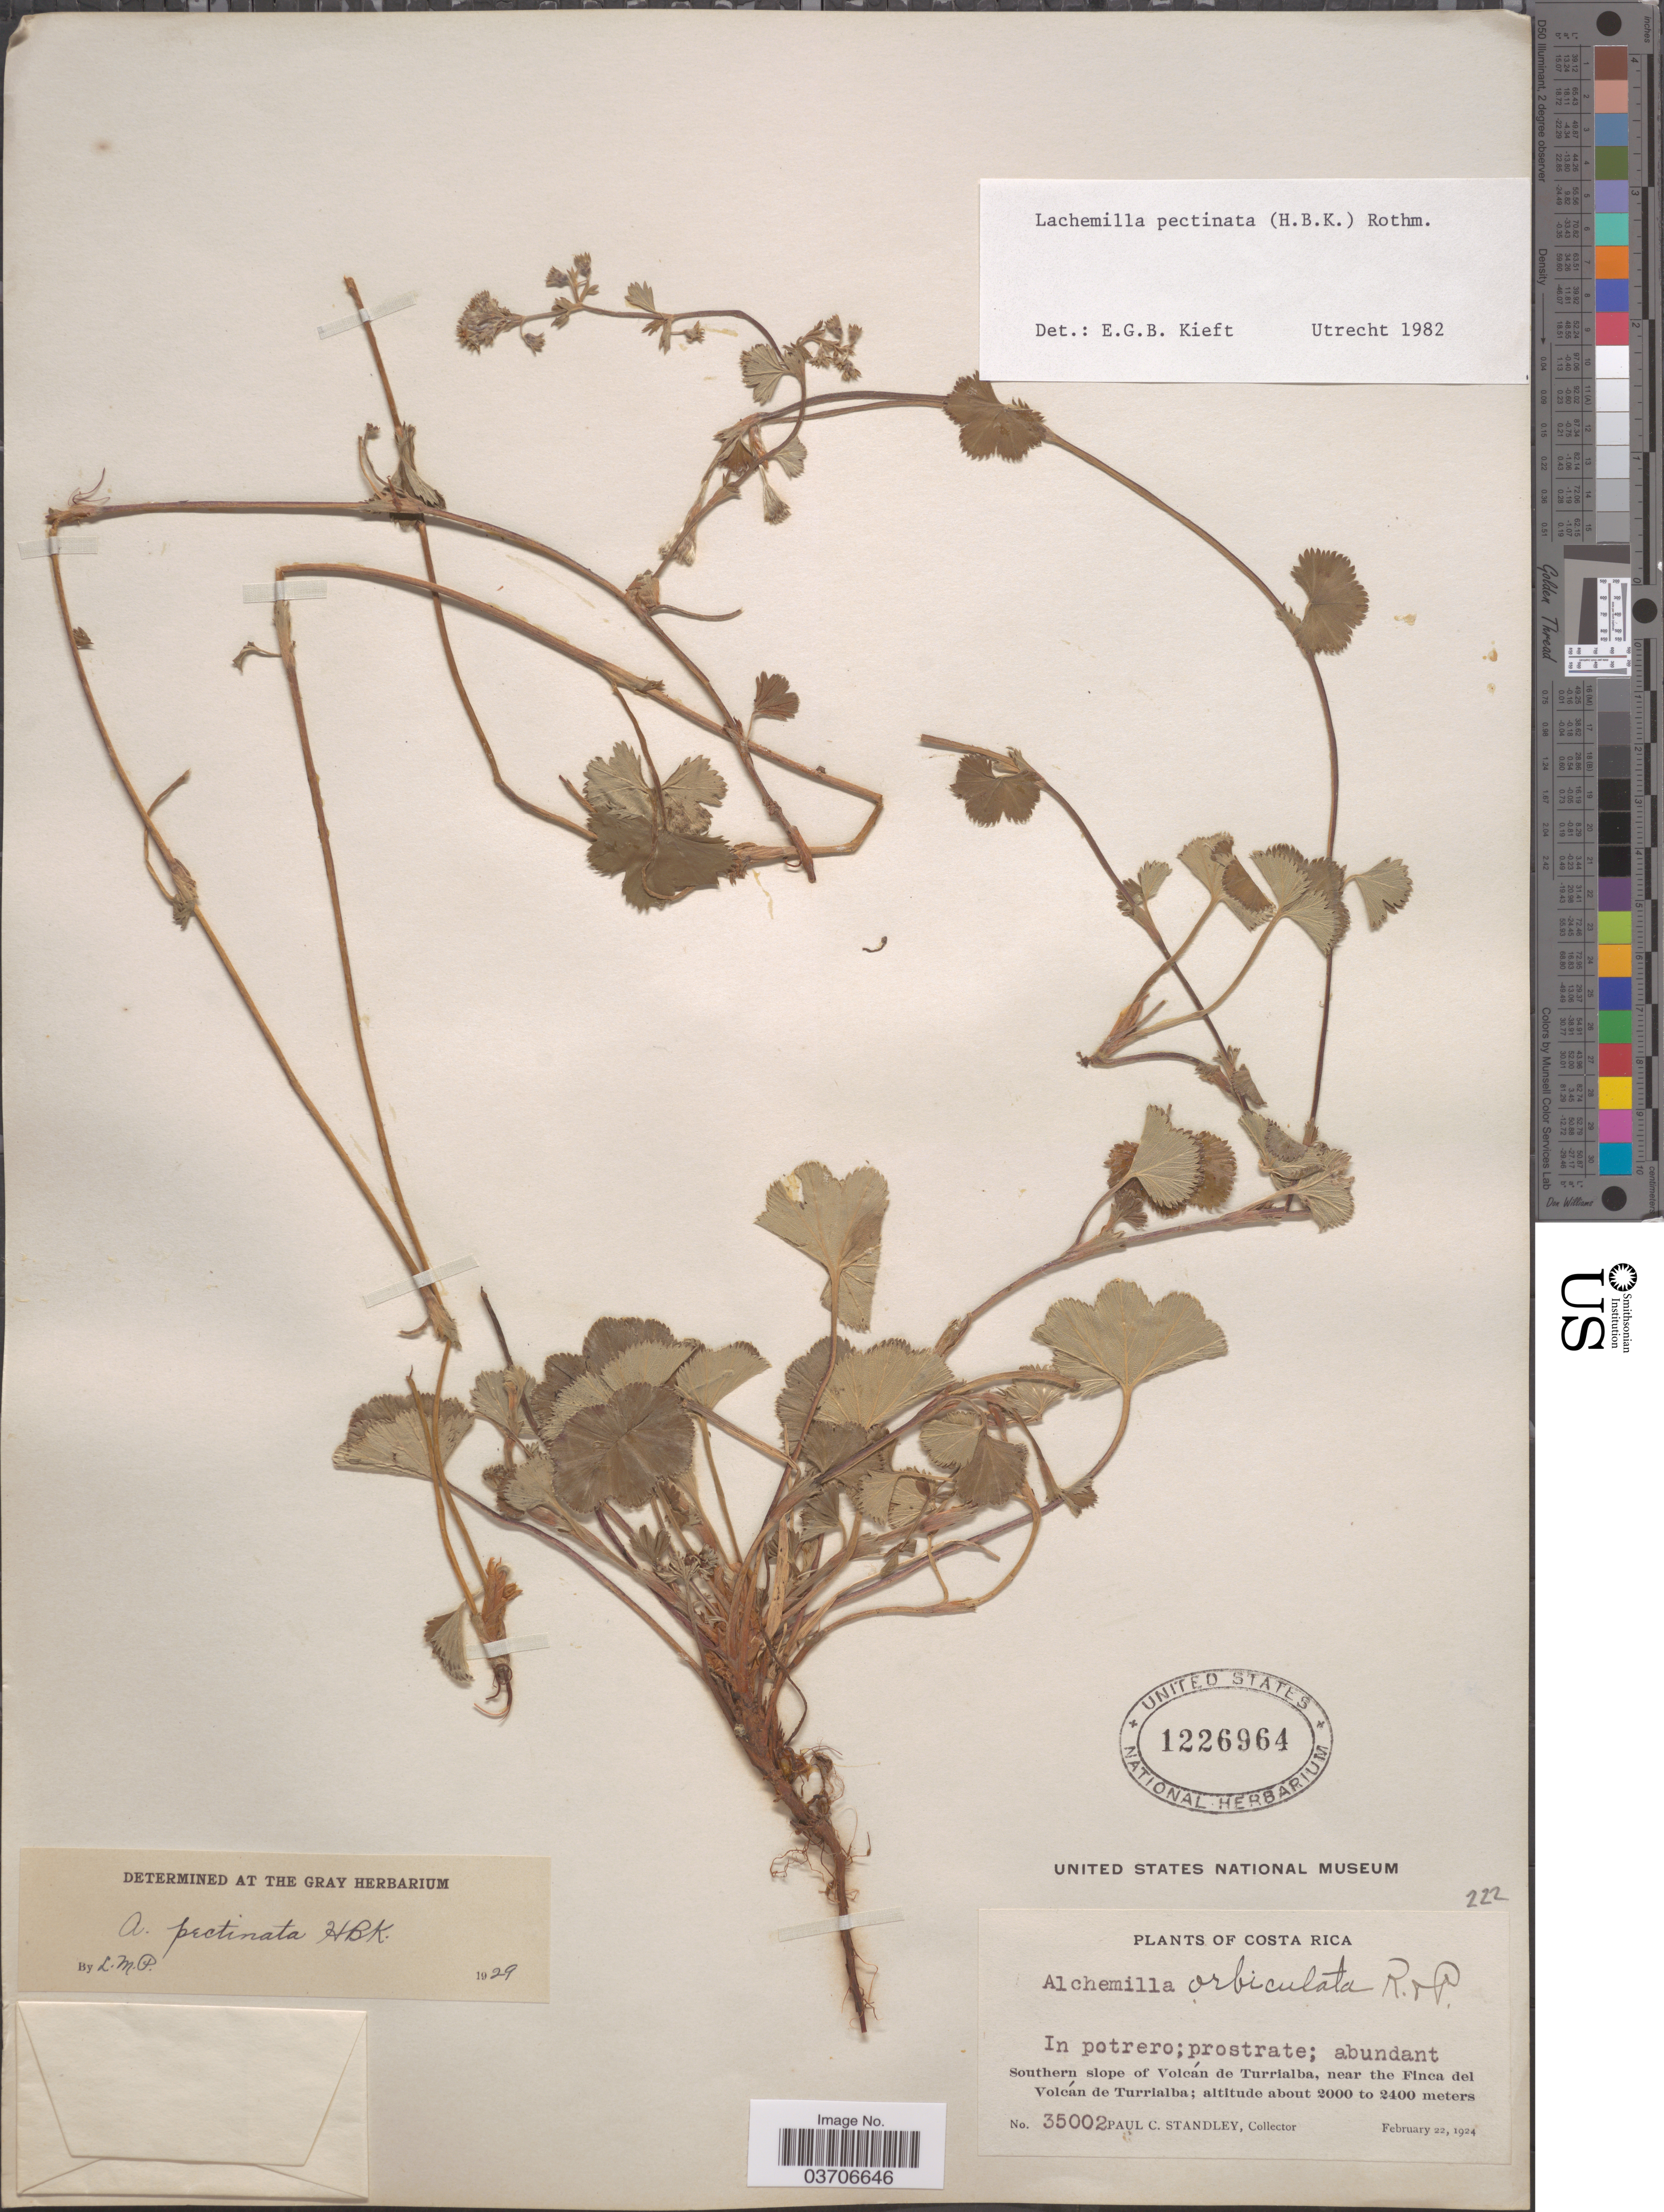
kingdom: Plantae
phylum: Tracheophyta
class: Magnoliopsida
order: Rosales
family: Rosaceae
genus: Lachemilla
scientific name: Lachemilla pectinata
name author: (Kunth) Rothm.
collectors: P. C. Standley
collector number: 35002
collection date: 1924-02-22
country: Costa Rica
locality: Southern slope of Volcán de Turrialba, near the Finca del Volcán de Turrialba.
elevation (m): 2000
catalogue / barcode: US 1226964